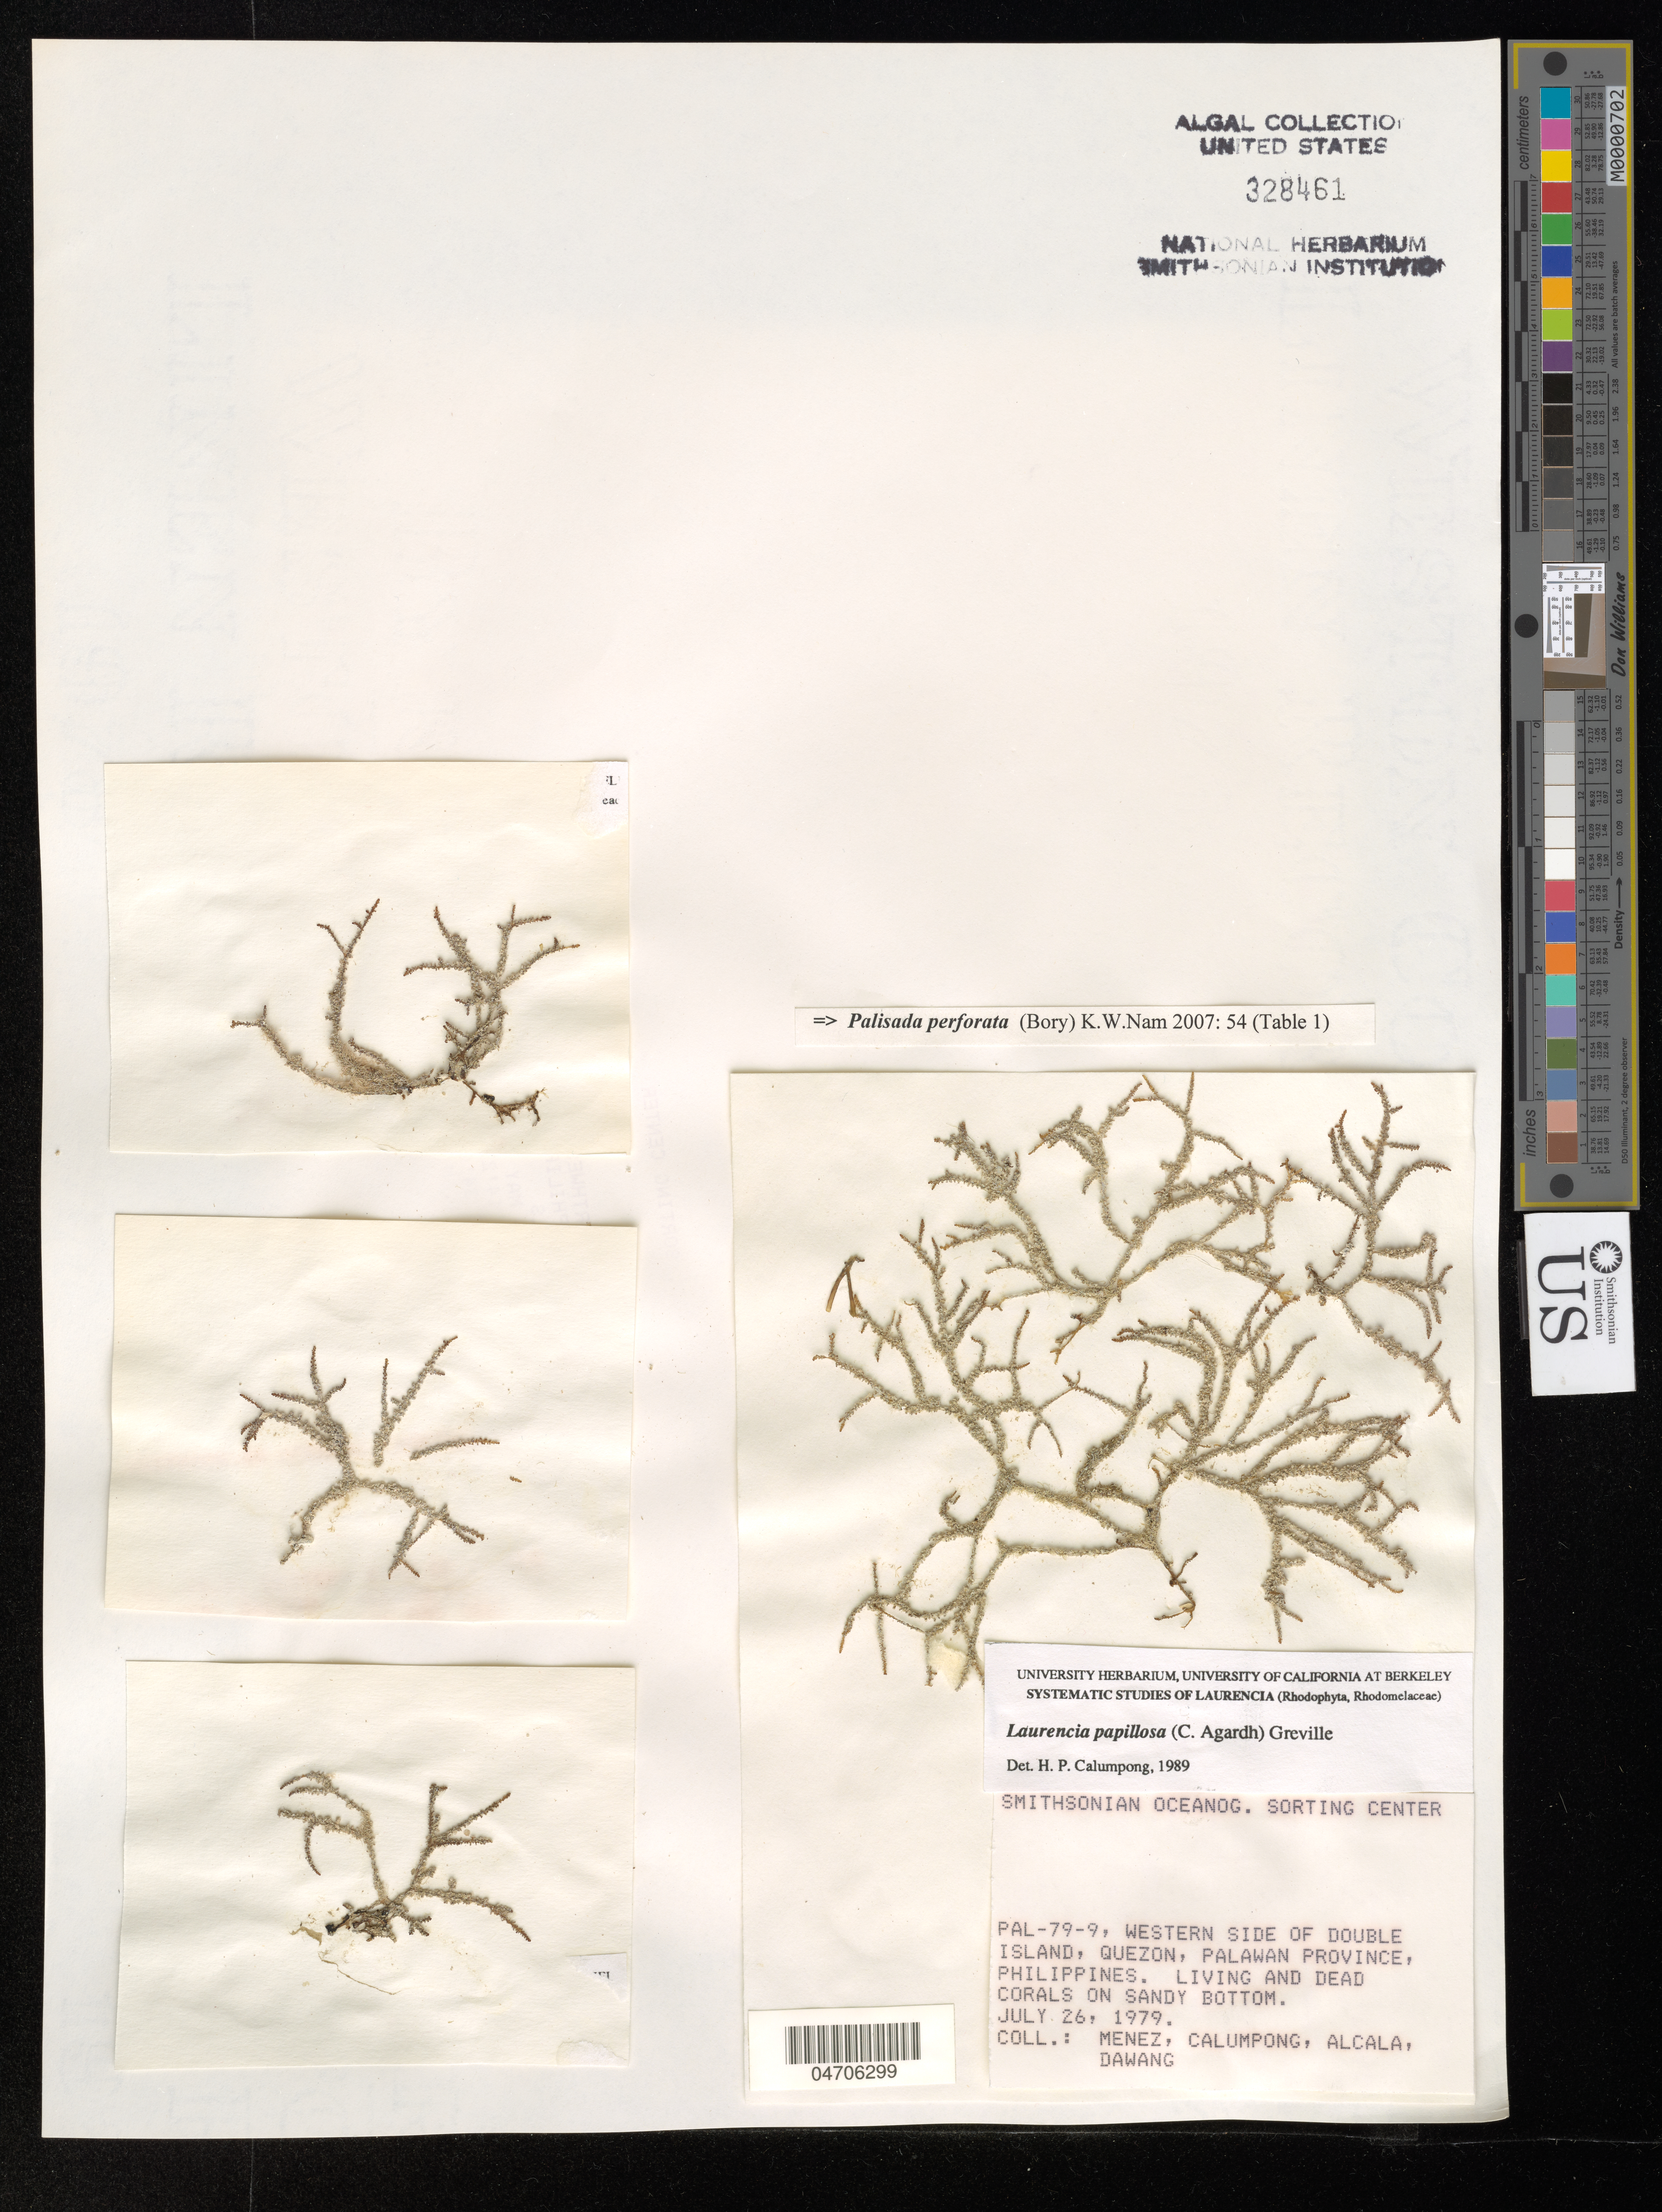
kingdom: Plantae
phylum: Rhodophyta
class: Florideophyceae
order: Ceramiales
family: Rhodomelaceae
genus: Palisada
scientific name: Palisada perforata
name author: (Bory) K.W. Nam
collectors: Menez, Calumpong, Alcala & Dawang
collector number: PAL-79-9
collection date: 1979-07-26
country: Philippines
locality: Western side of Double Island, Quezon, Palawan Province.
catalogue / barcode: US 328461